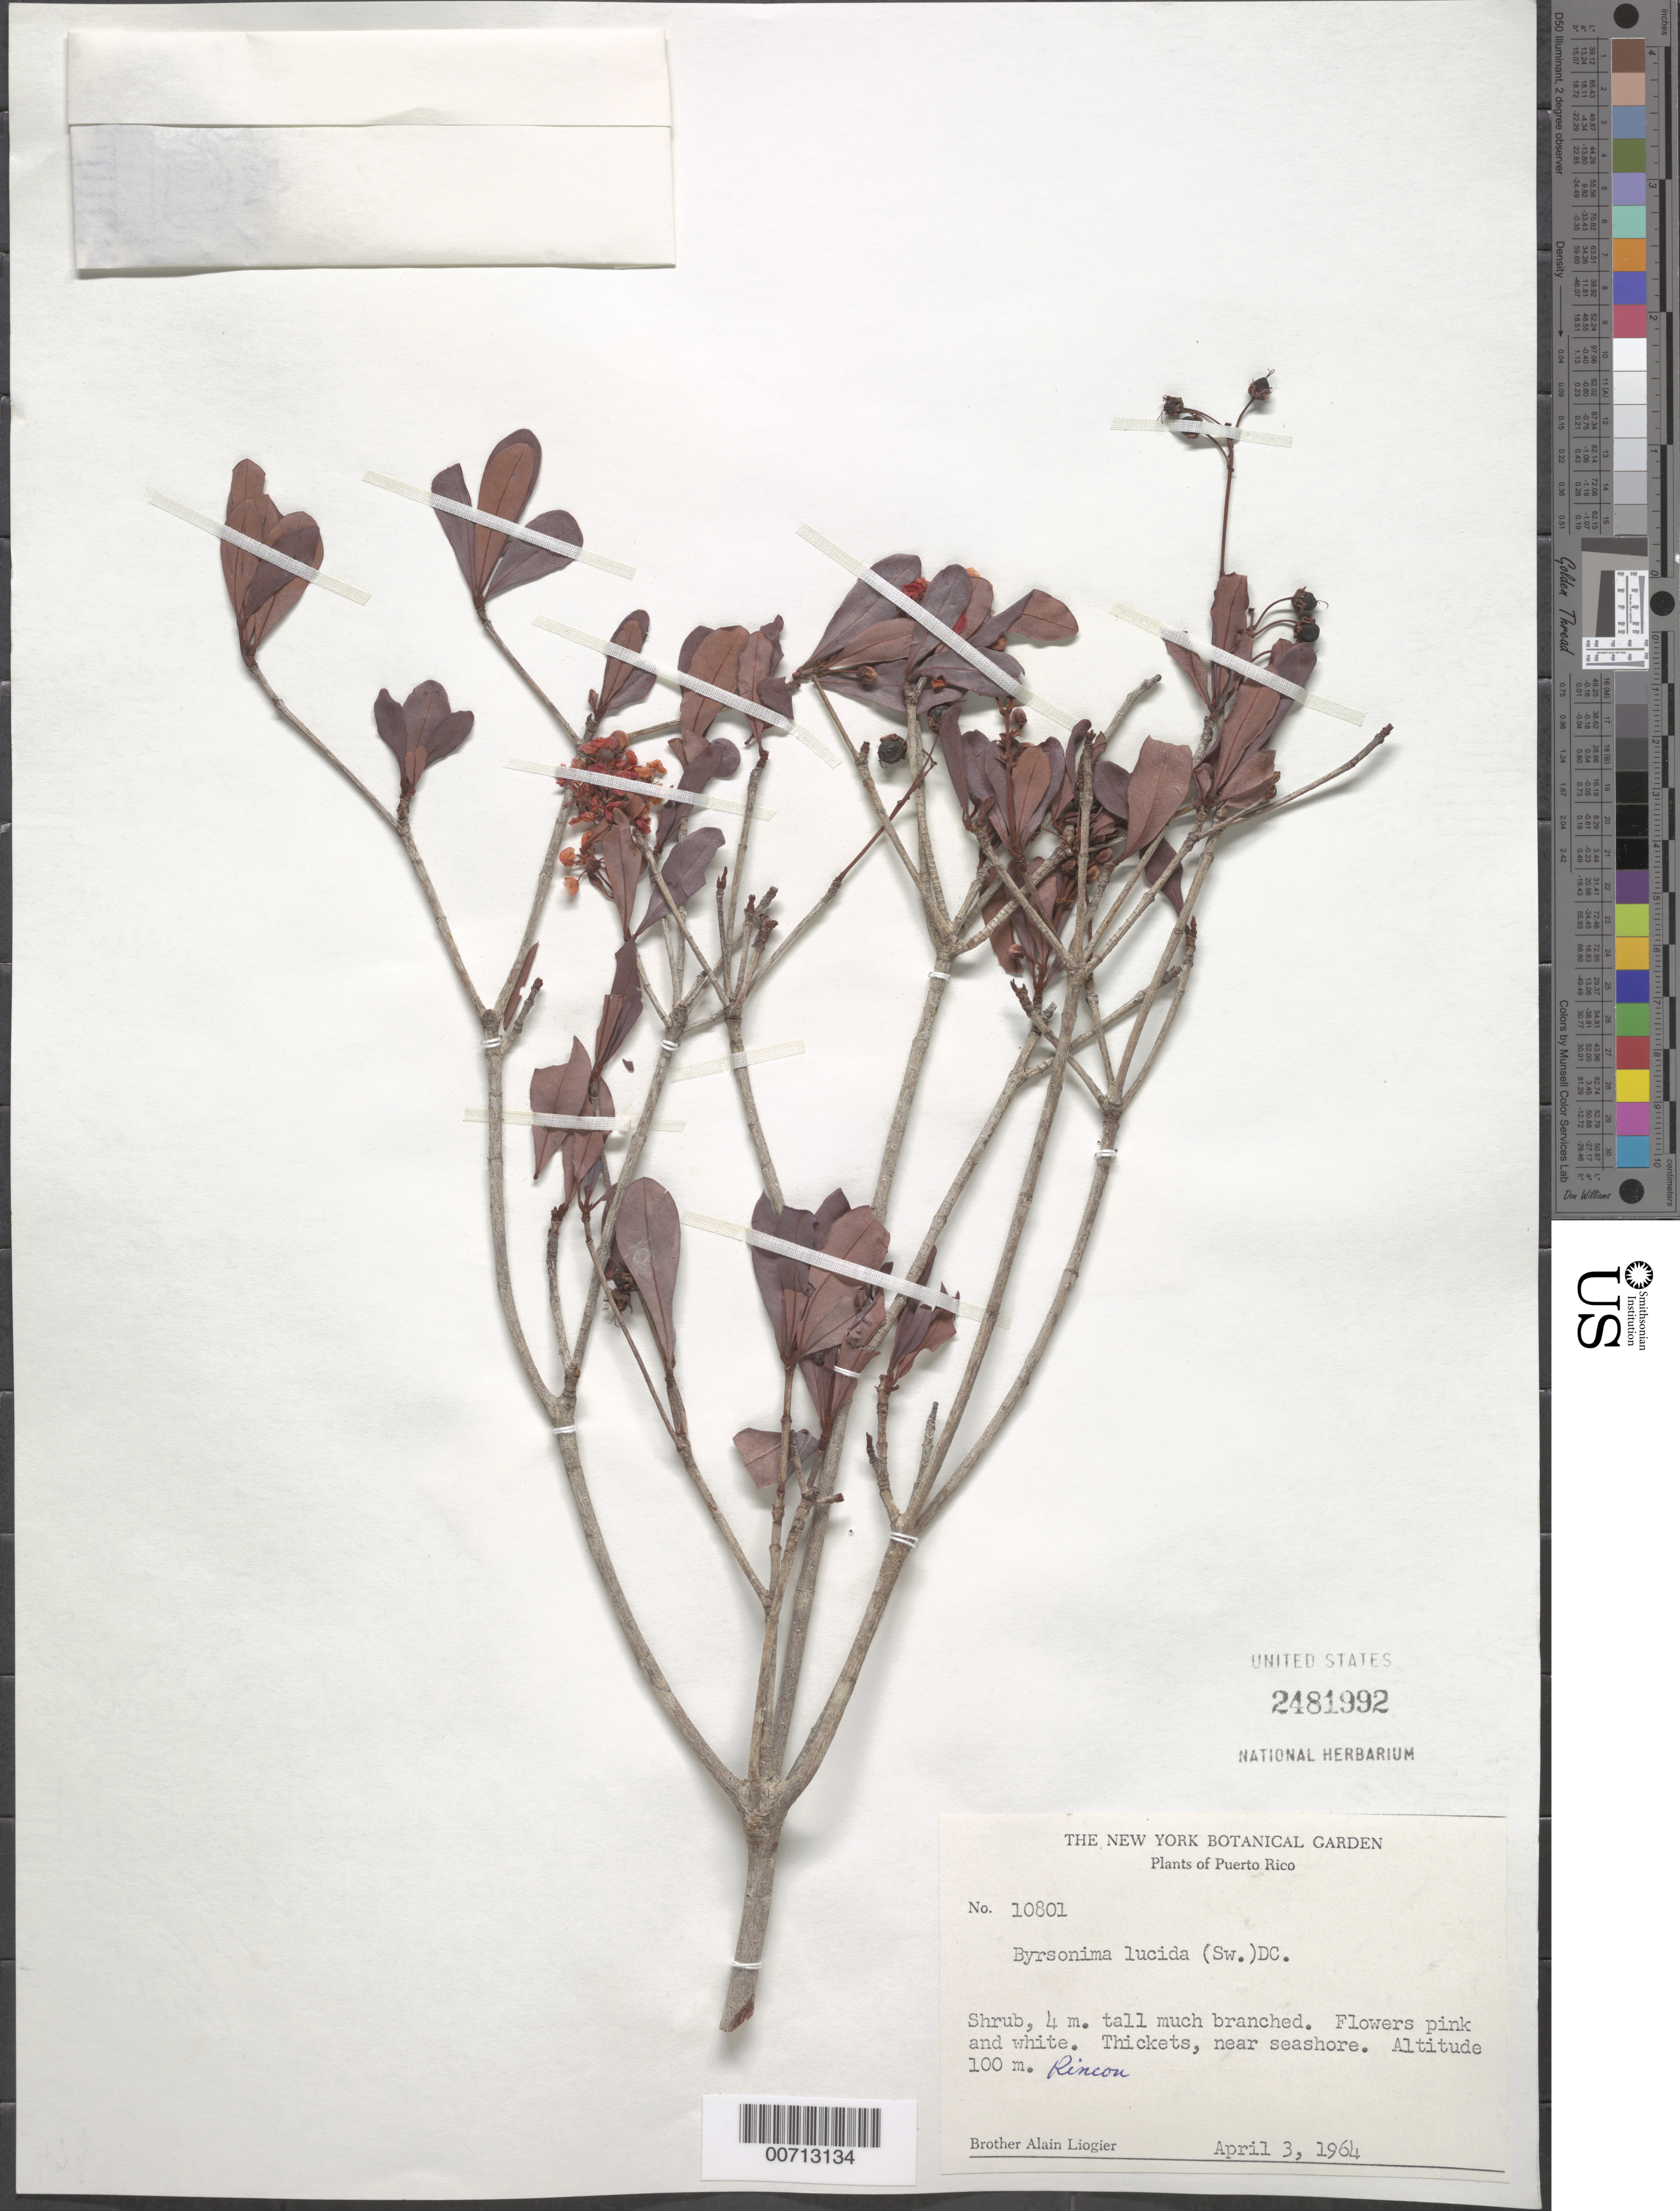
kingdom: Plantae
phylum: Tracheophyta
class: Magnoliopsida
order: Malpighiales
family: Malpighiaceae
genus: Byrsonima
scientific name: Byrsonima lucida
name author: (Mill.) DC.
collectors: A. H. Liogier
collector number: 10801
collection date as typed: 03 Apr 1964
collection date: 1964-04-03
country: Puerto Rico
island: Greater Antilles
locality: Rincon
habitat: Thickets, near seashore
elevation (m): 100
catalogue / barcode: US 2481992